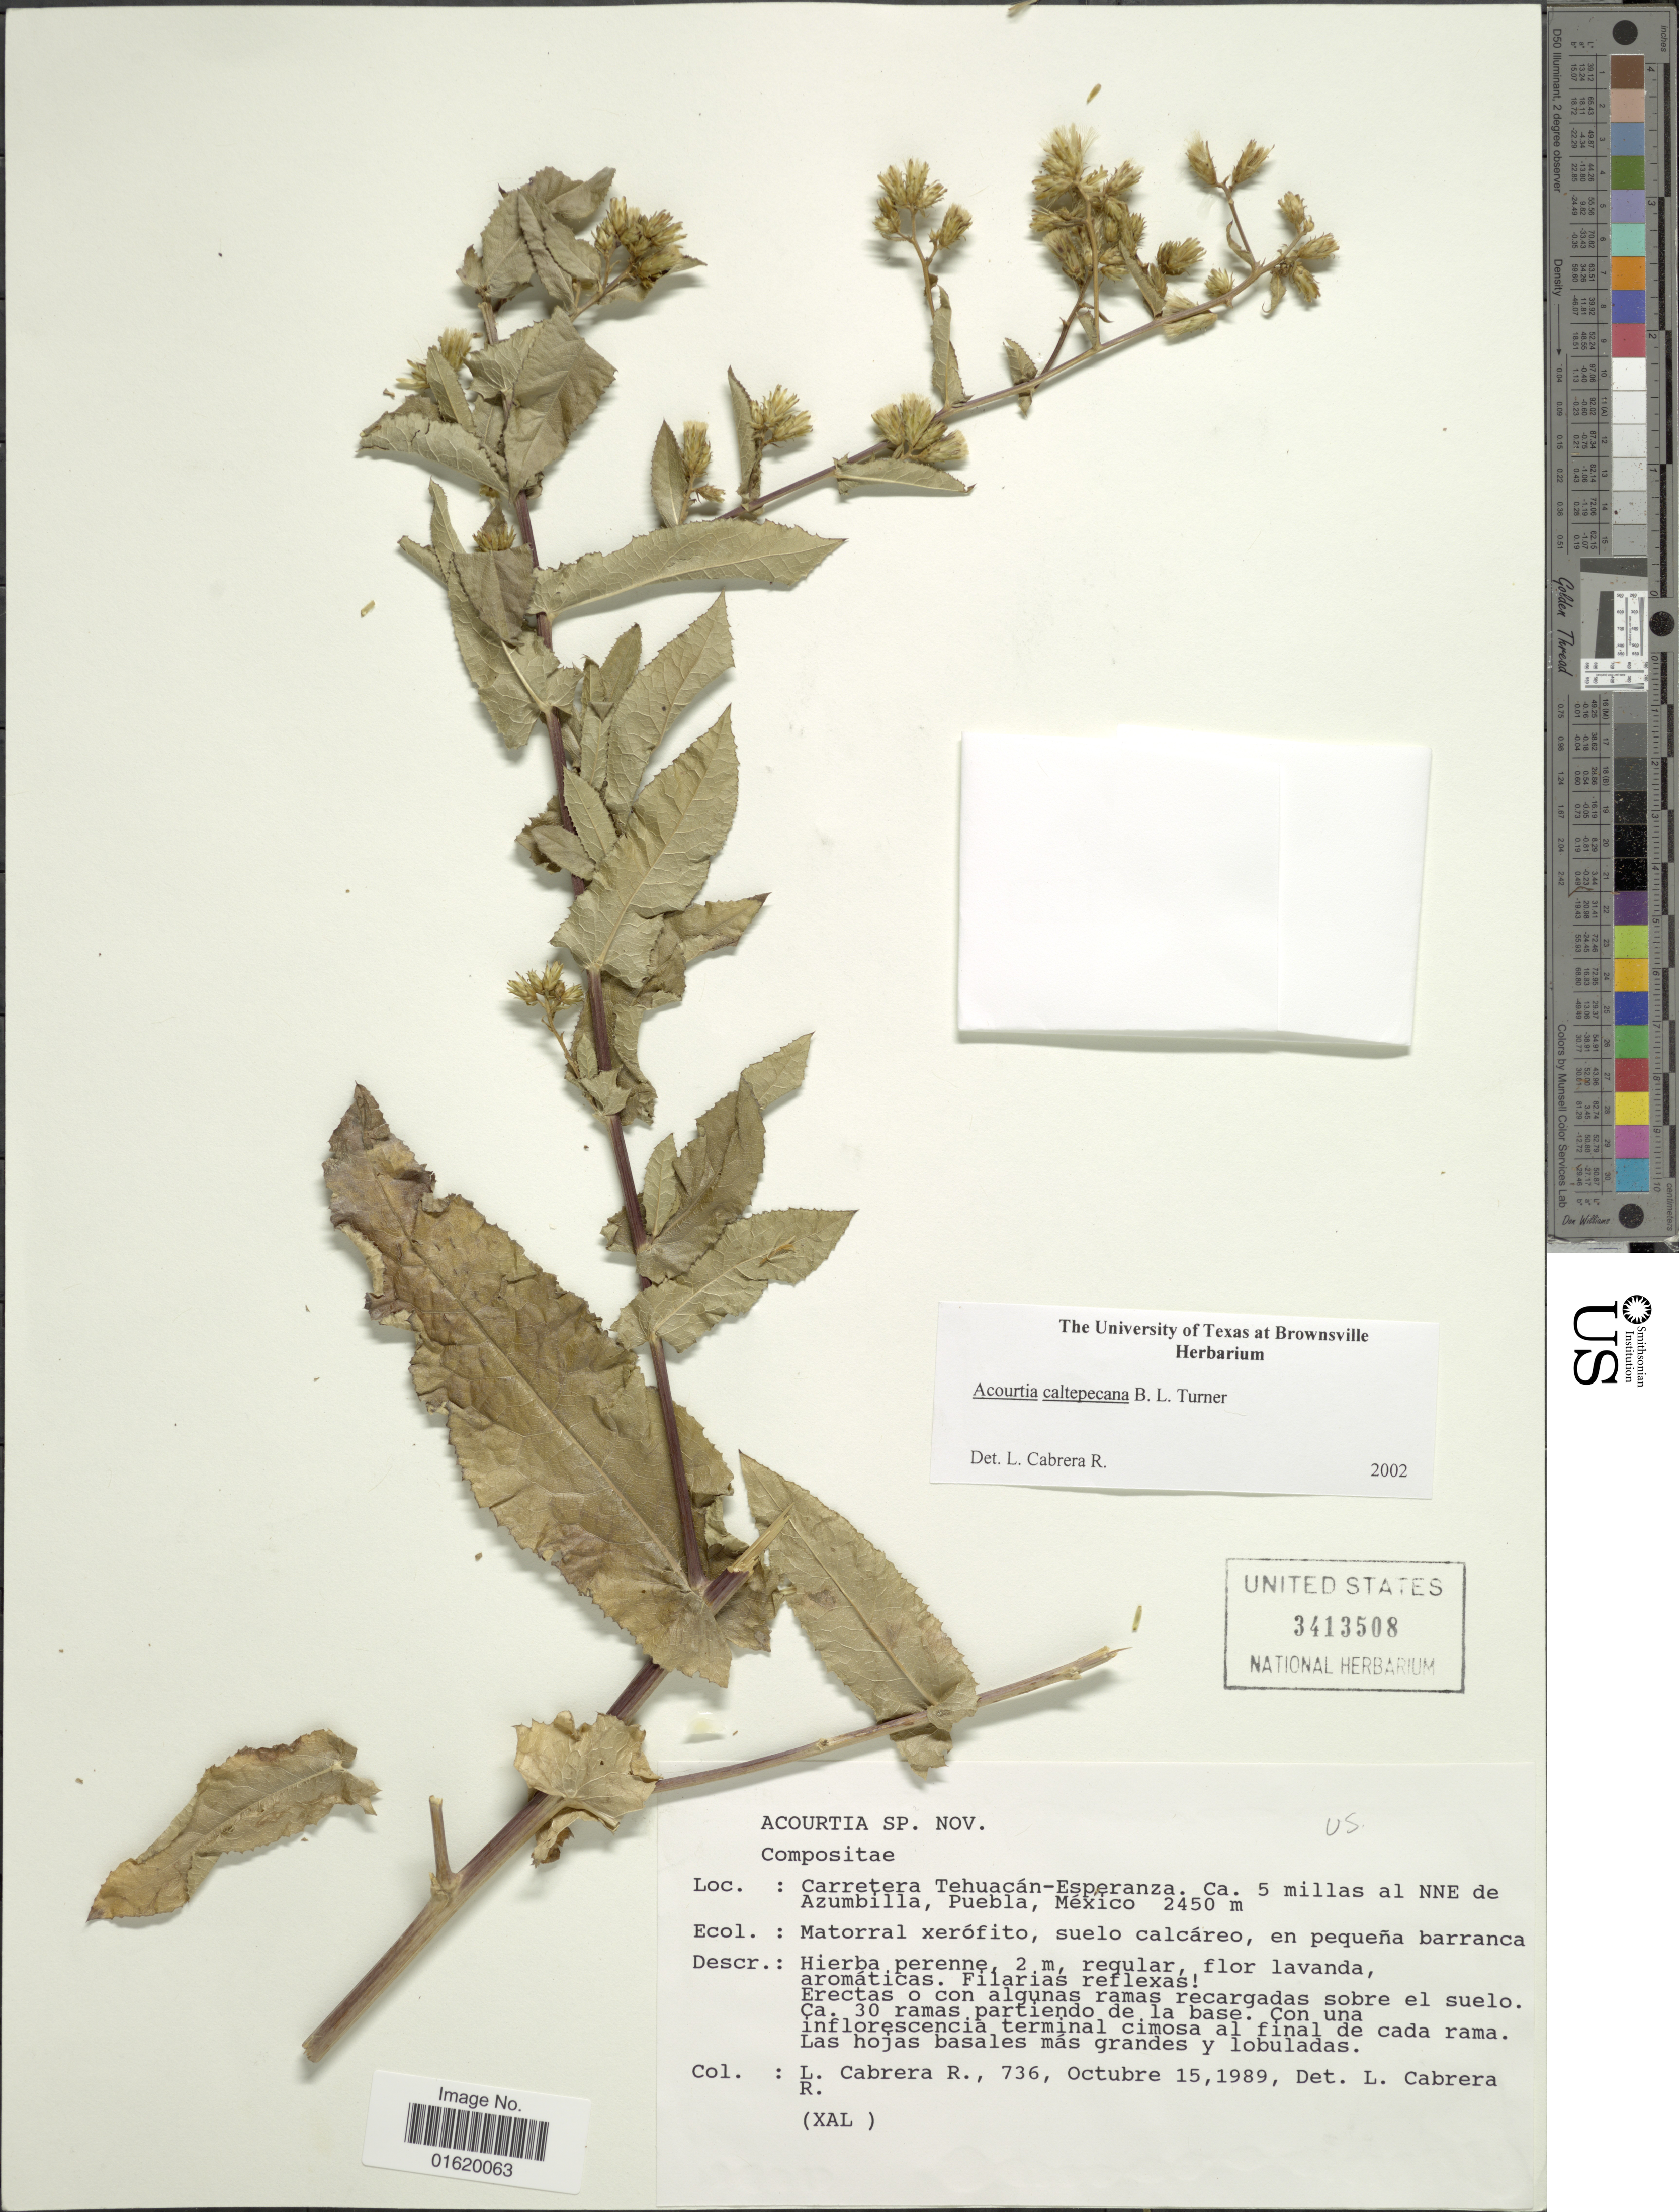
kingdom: Plantae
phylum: Tracheophyta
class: Magnoliopsida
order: Asterales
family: Asteraceae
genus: Acourtia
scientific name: Acourtia caltepecana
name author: B.L. Turner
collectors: L. Cabrera R.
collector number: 736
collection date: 1989-10-15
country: Mexico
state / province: Puebla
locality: Carretera Tehuacán-esperanca, ca. 5 millas al NNe de Azumbilla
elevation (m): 2450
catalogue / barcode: US 3413508